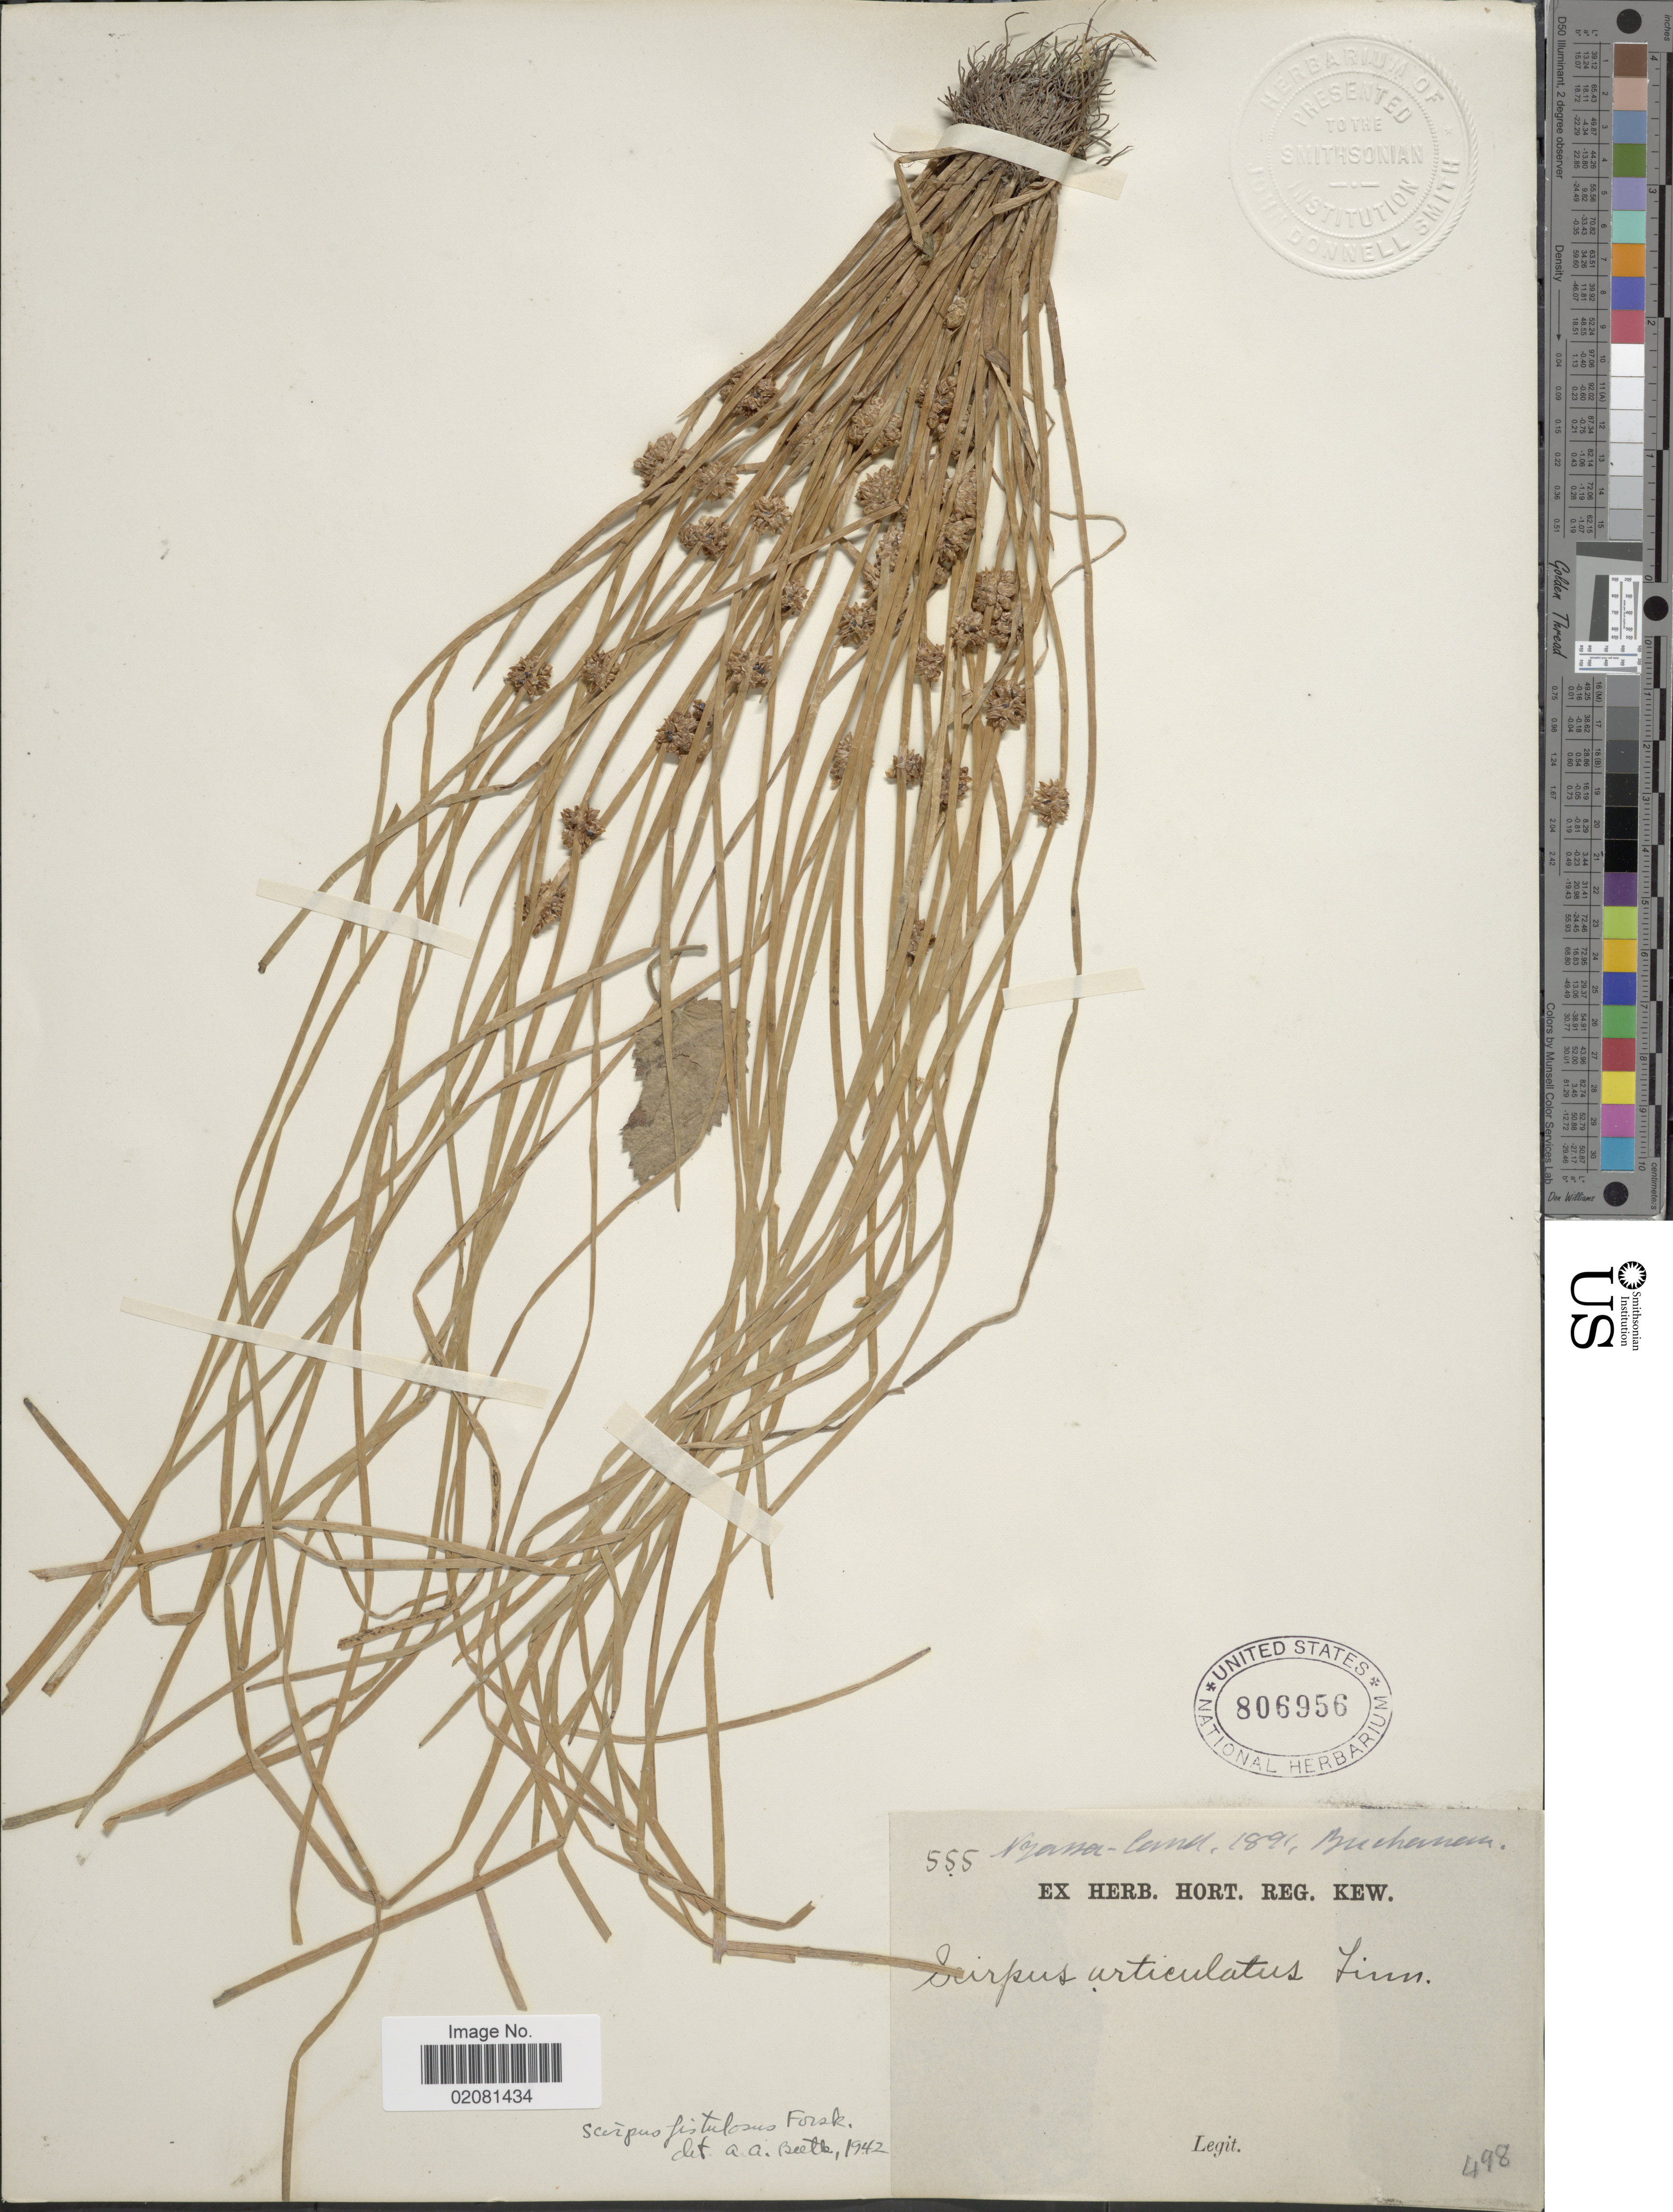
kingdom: Plantae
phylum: Tracheophyta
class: Liliopsida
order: Poales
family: Cyperaceae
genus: Schoenoplectus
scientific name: Schoenoplectus praelongatus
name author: (Poir.) J. Raynal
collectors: Buchanan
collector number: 555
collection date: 1891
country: Malawi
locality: Nyassa-land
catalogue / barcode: US 806956